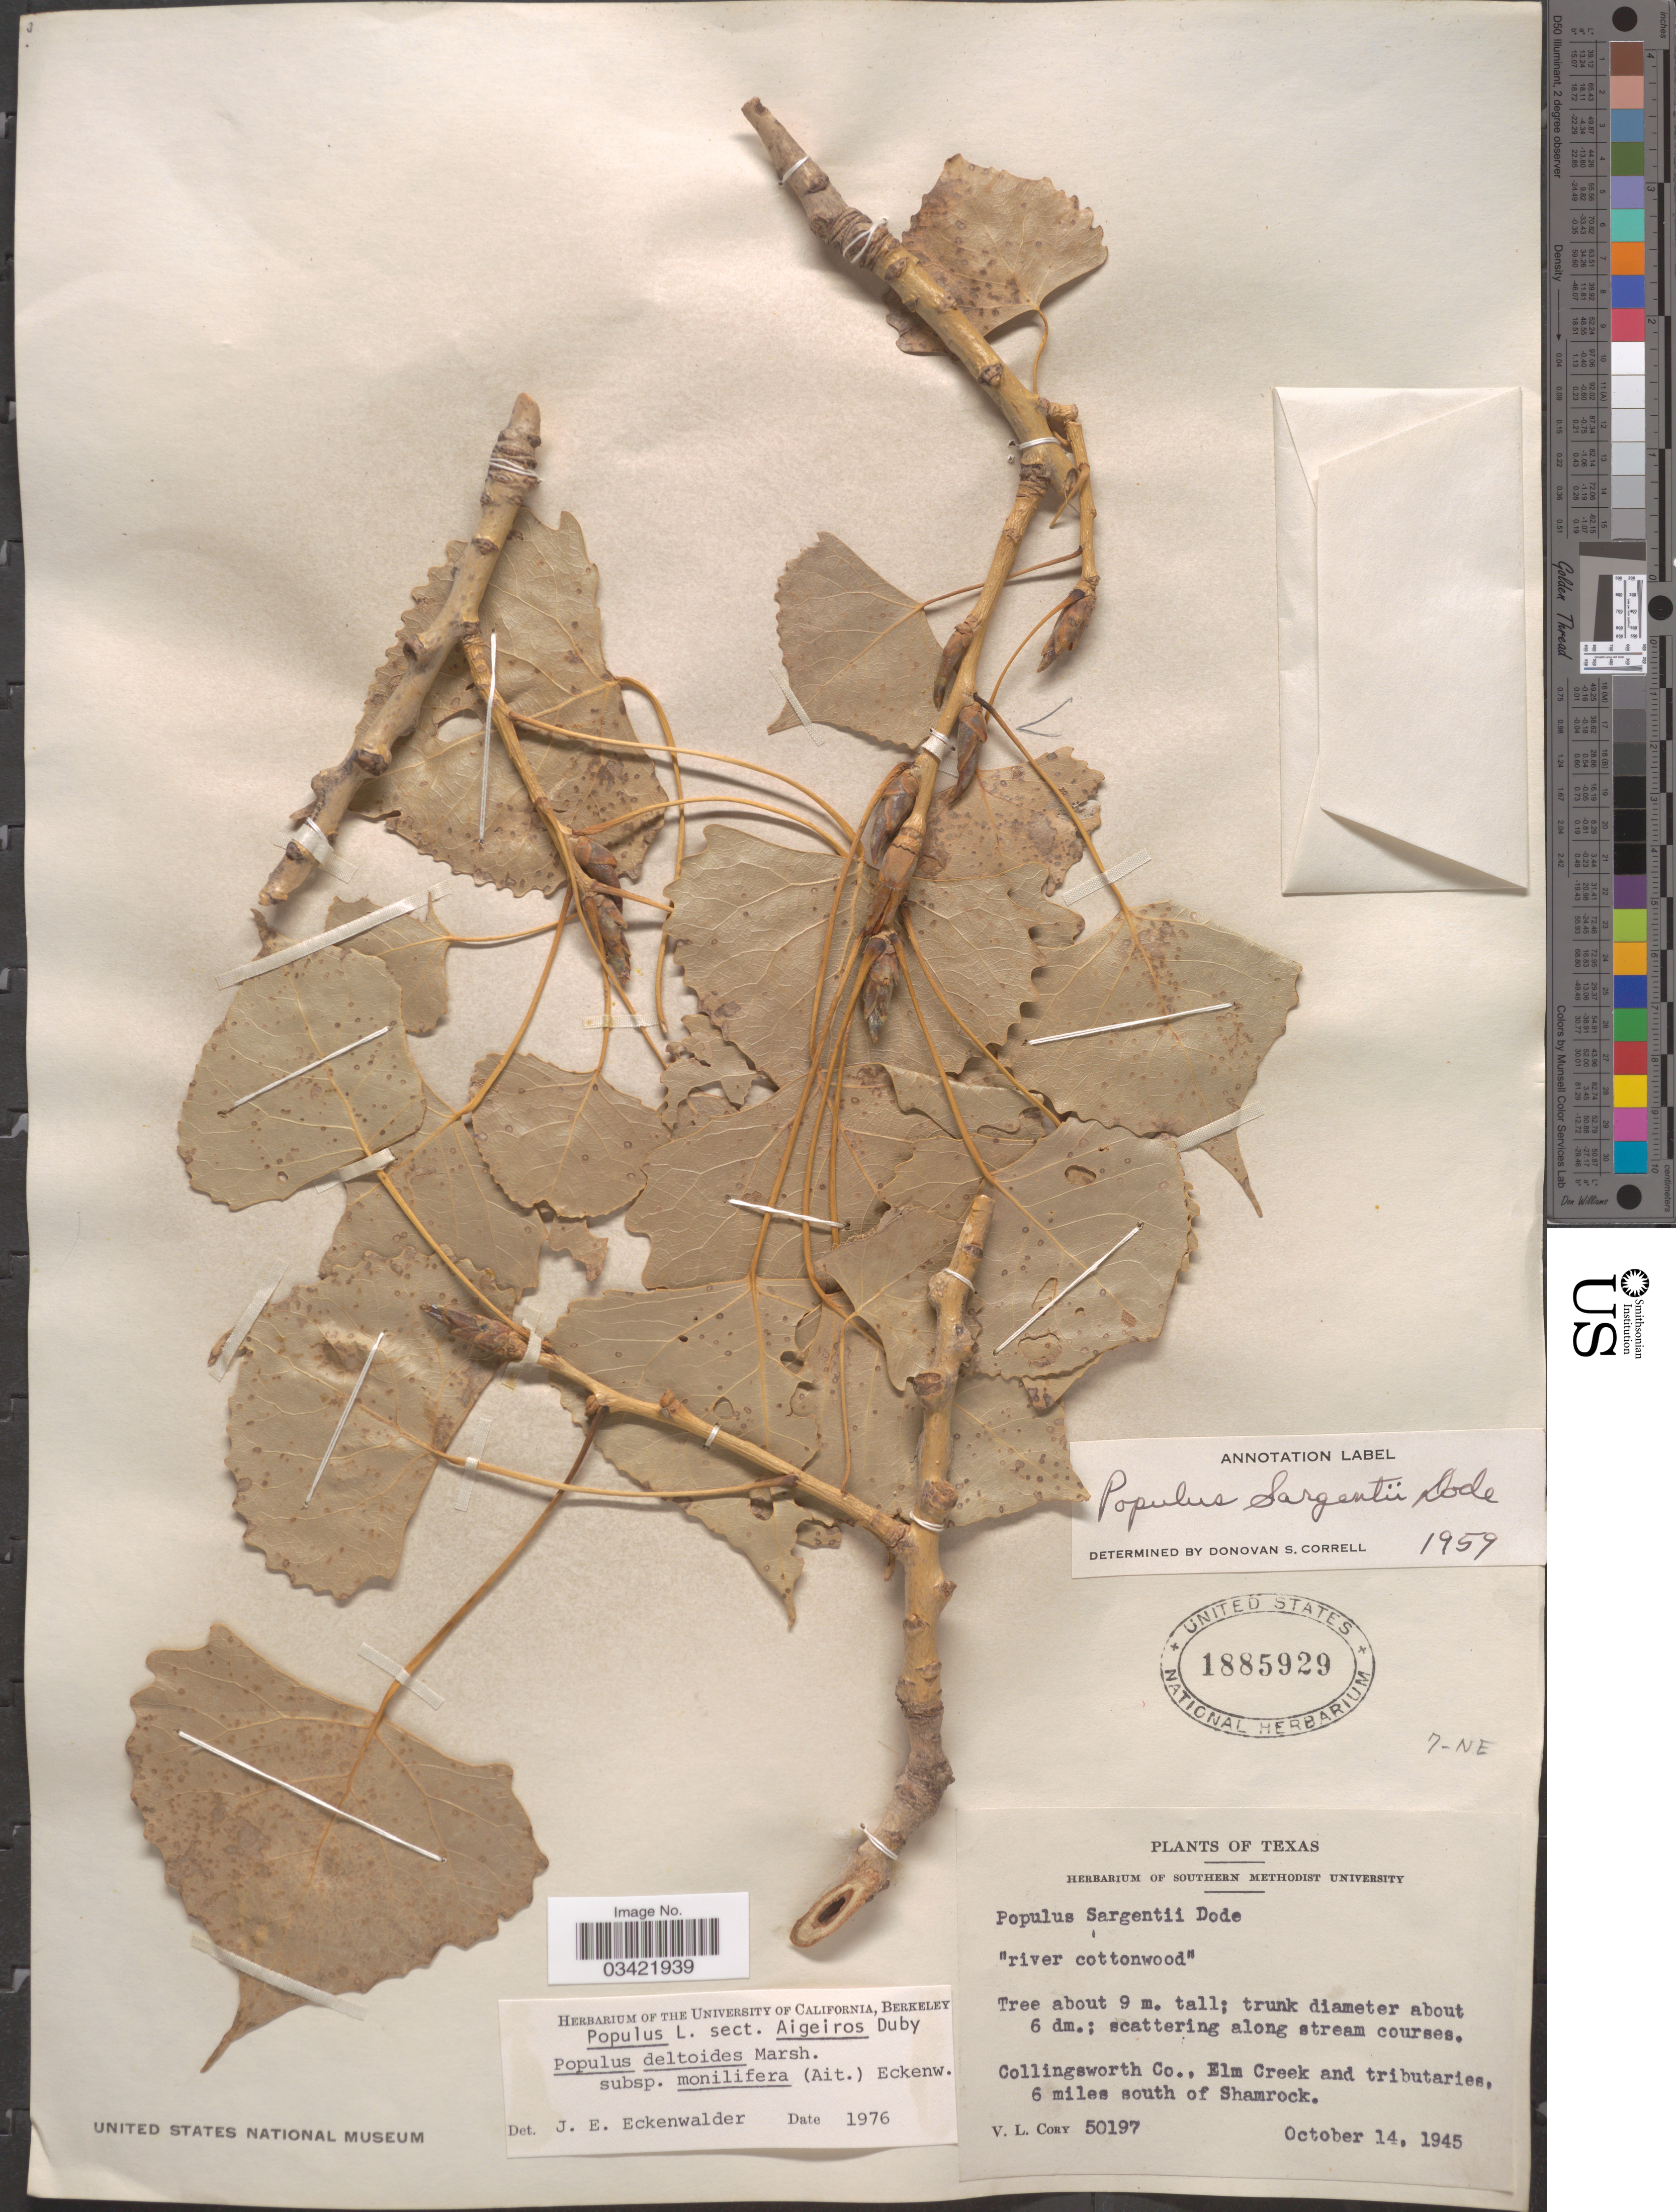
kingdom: Plantae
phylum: Tracheophyta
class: Magnoliopsida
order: Malpighiales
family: Salicaceae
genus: Populus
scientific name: Populus deltoides subsp. monilifera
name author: (Aiton) Eckenw.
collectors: V. Cory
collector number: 50197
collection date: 1945-10-14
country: United States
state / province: Texas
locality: Collingsworth Co., Elm Creek and tributaries, 6 miles south of Shamrock.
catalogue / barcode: US 1885929